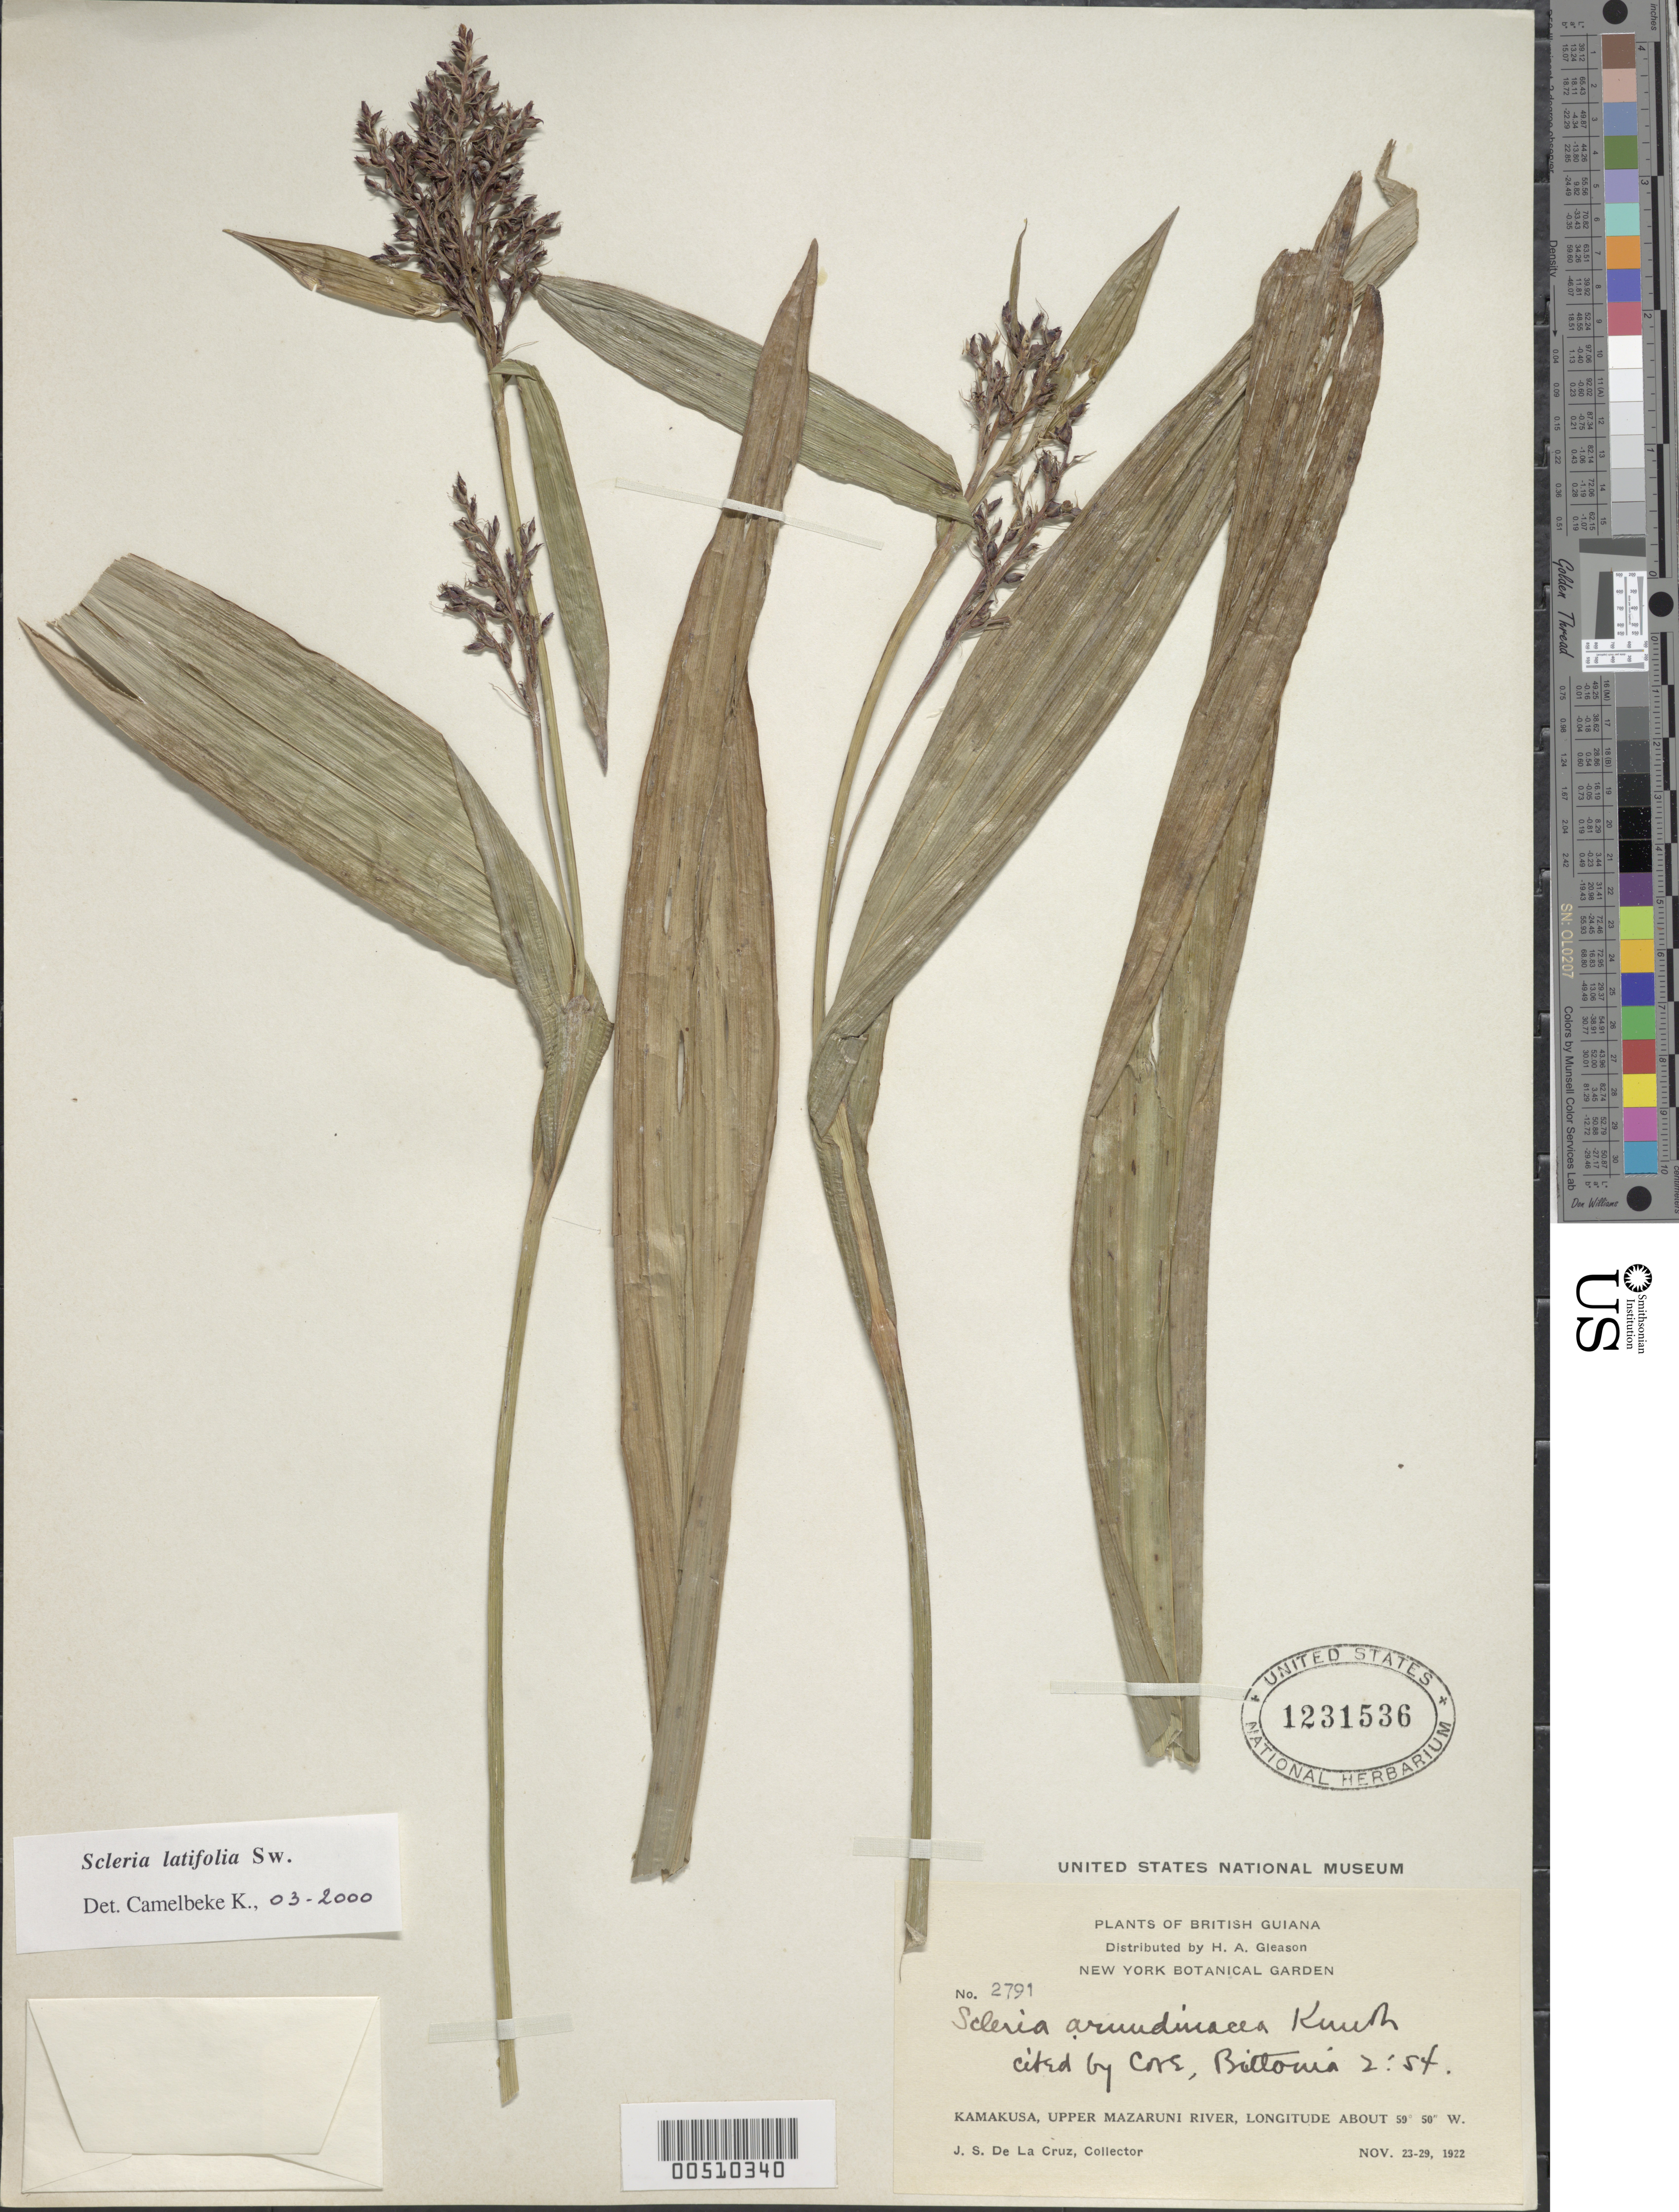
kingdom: Plantae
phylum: Tracheophyta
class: Liliopsida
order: Poales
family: Cyperaceae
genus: Scleria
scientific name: Scleria latifolia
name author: Sw.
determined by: Camelbeke, K.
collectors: J. S. de la Cruz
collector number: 2791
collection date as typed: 23 Nov 1922 to 29 Nov 1922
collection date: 1922-11-23/1922-11-29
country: Guyana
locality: Kamakusa, upper Mazaruni River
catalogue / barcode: US 1231536